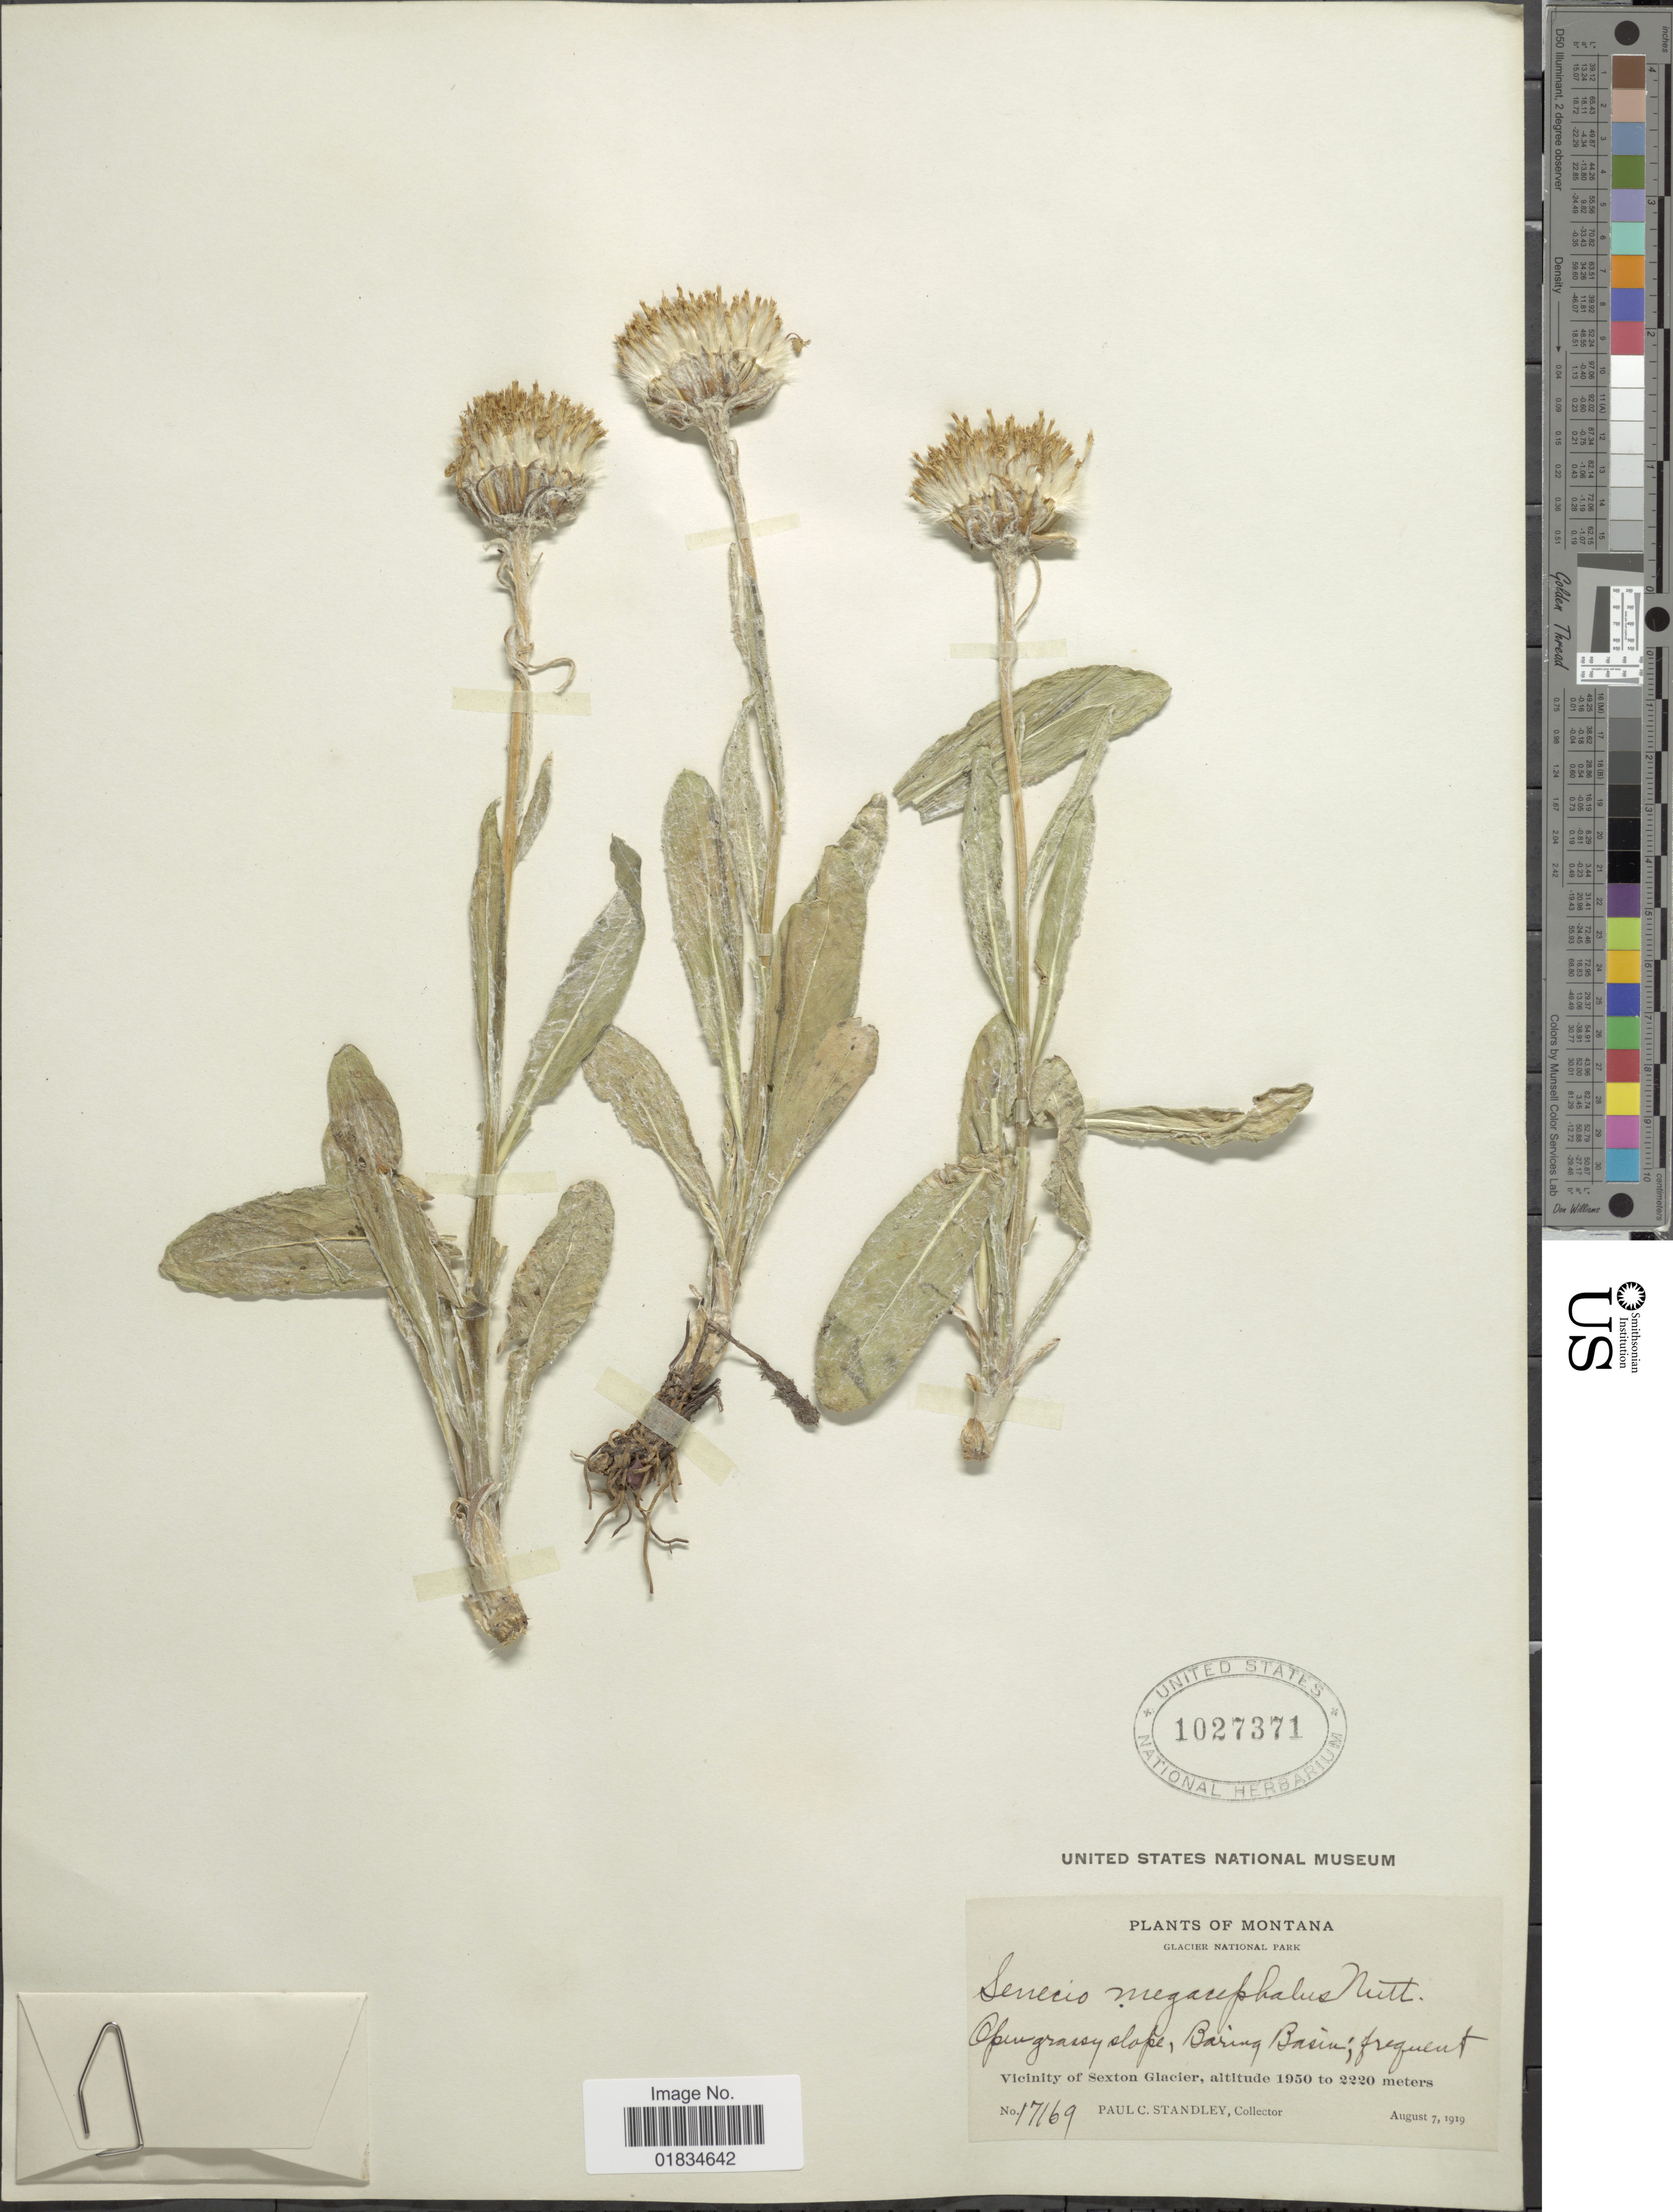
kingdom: Plantae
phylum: Tracheophyta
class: Magnoliopsida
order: Asterales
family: Asteraceae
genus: Senecio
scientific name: Senecio megacephalus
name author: Nutt.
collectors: P. C. Standley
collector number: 17169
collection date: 1919-08-07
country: United States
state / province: Montana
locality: Vicinity of Sexton Glacier, Baring Basin. Galcier National Park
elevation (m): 1950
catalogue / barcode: US 1027371